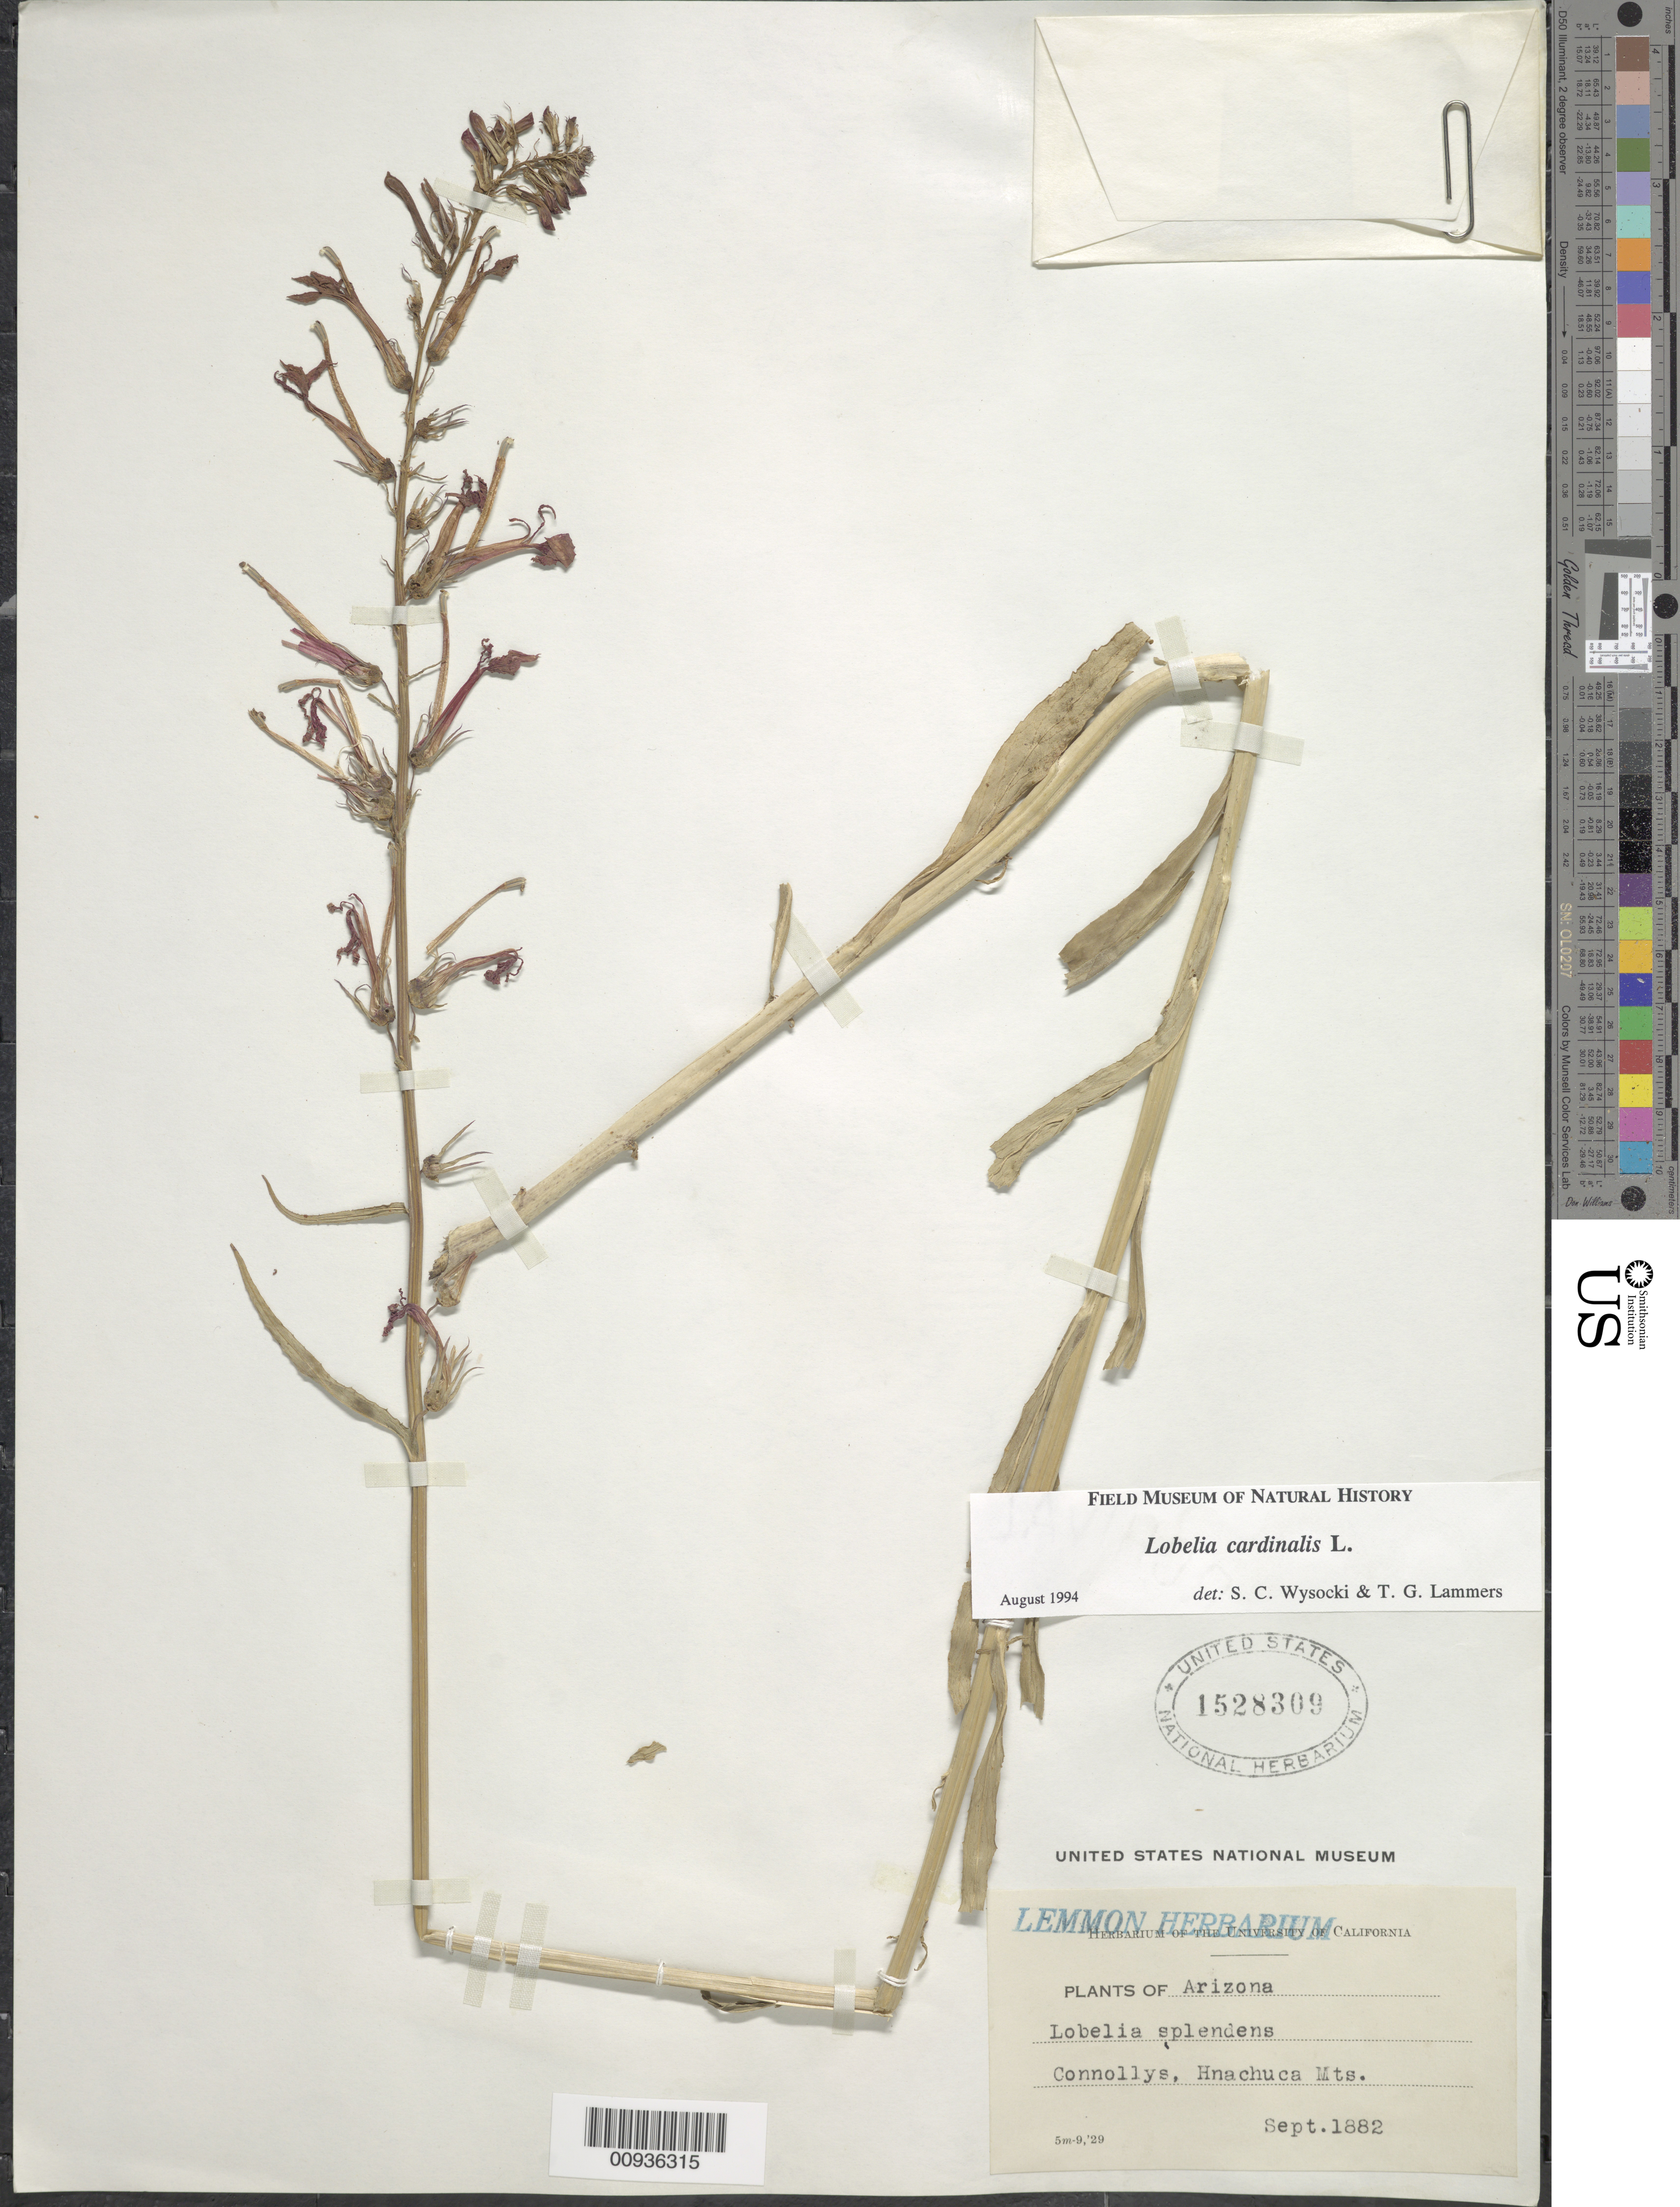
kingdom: Plantae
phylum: Tracheophyta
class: Magnoliopsida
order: Asterales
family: Campanulaceae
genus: Lobelia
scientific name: Lobelia cardinalis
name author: L.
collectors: J. G. Lemmon & J. Lemmon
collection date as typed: Sep 1882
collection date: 1882-09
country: United States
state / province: Arizona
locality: Huachuca mountains, Connolly's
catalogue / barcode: US 1528309